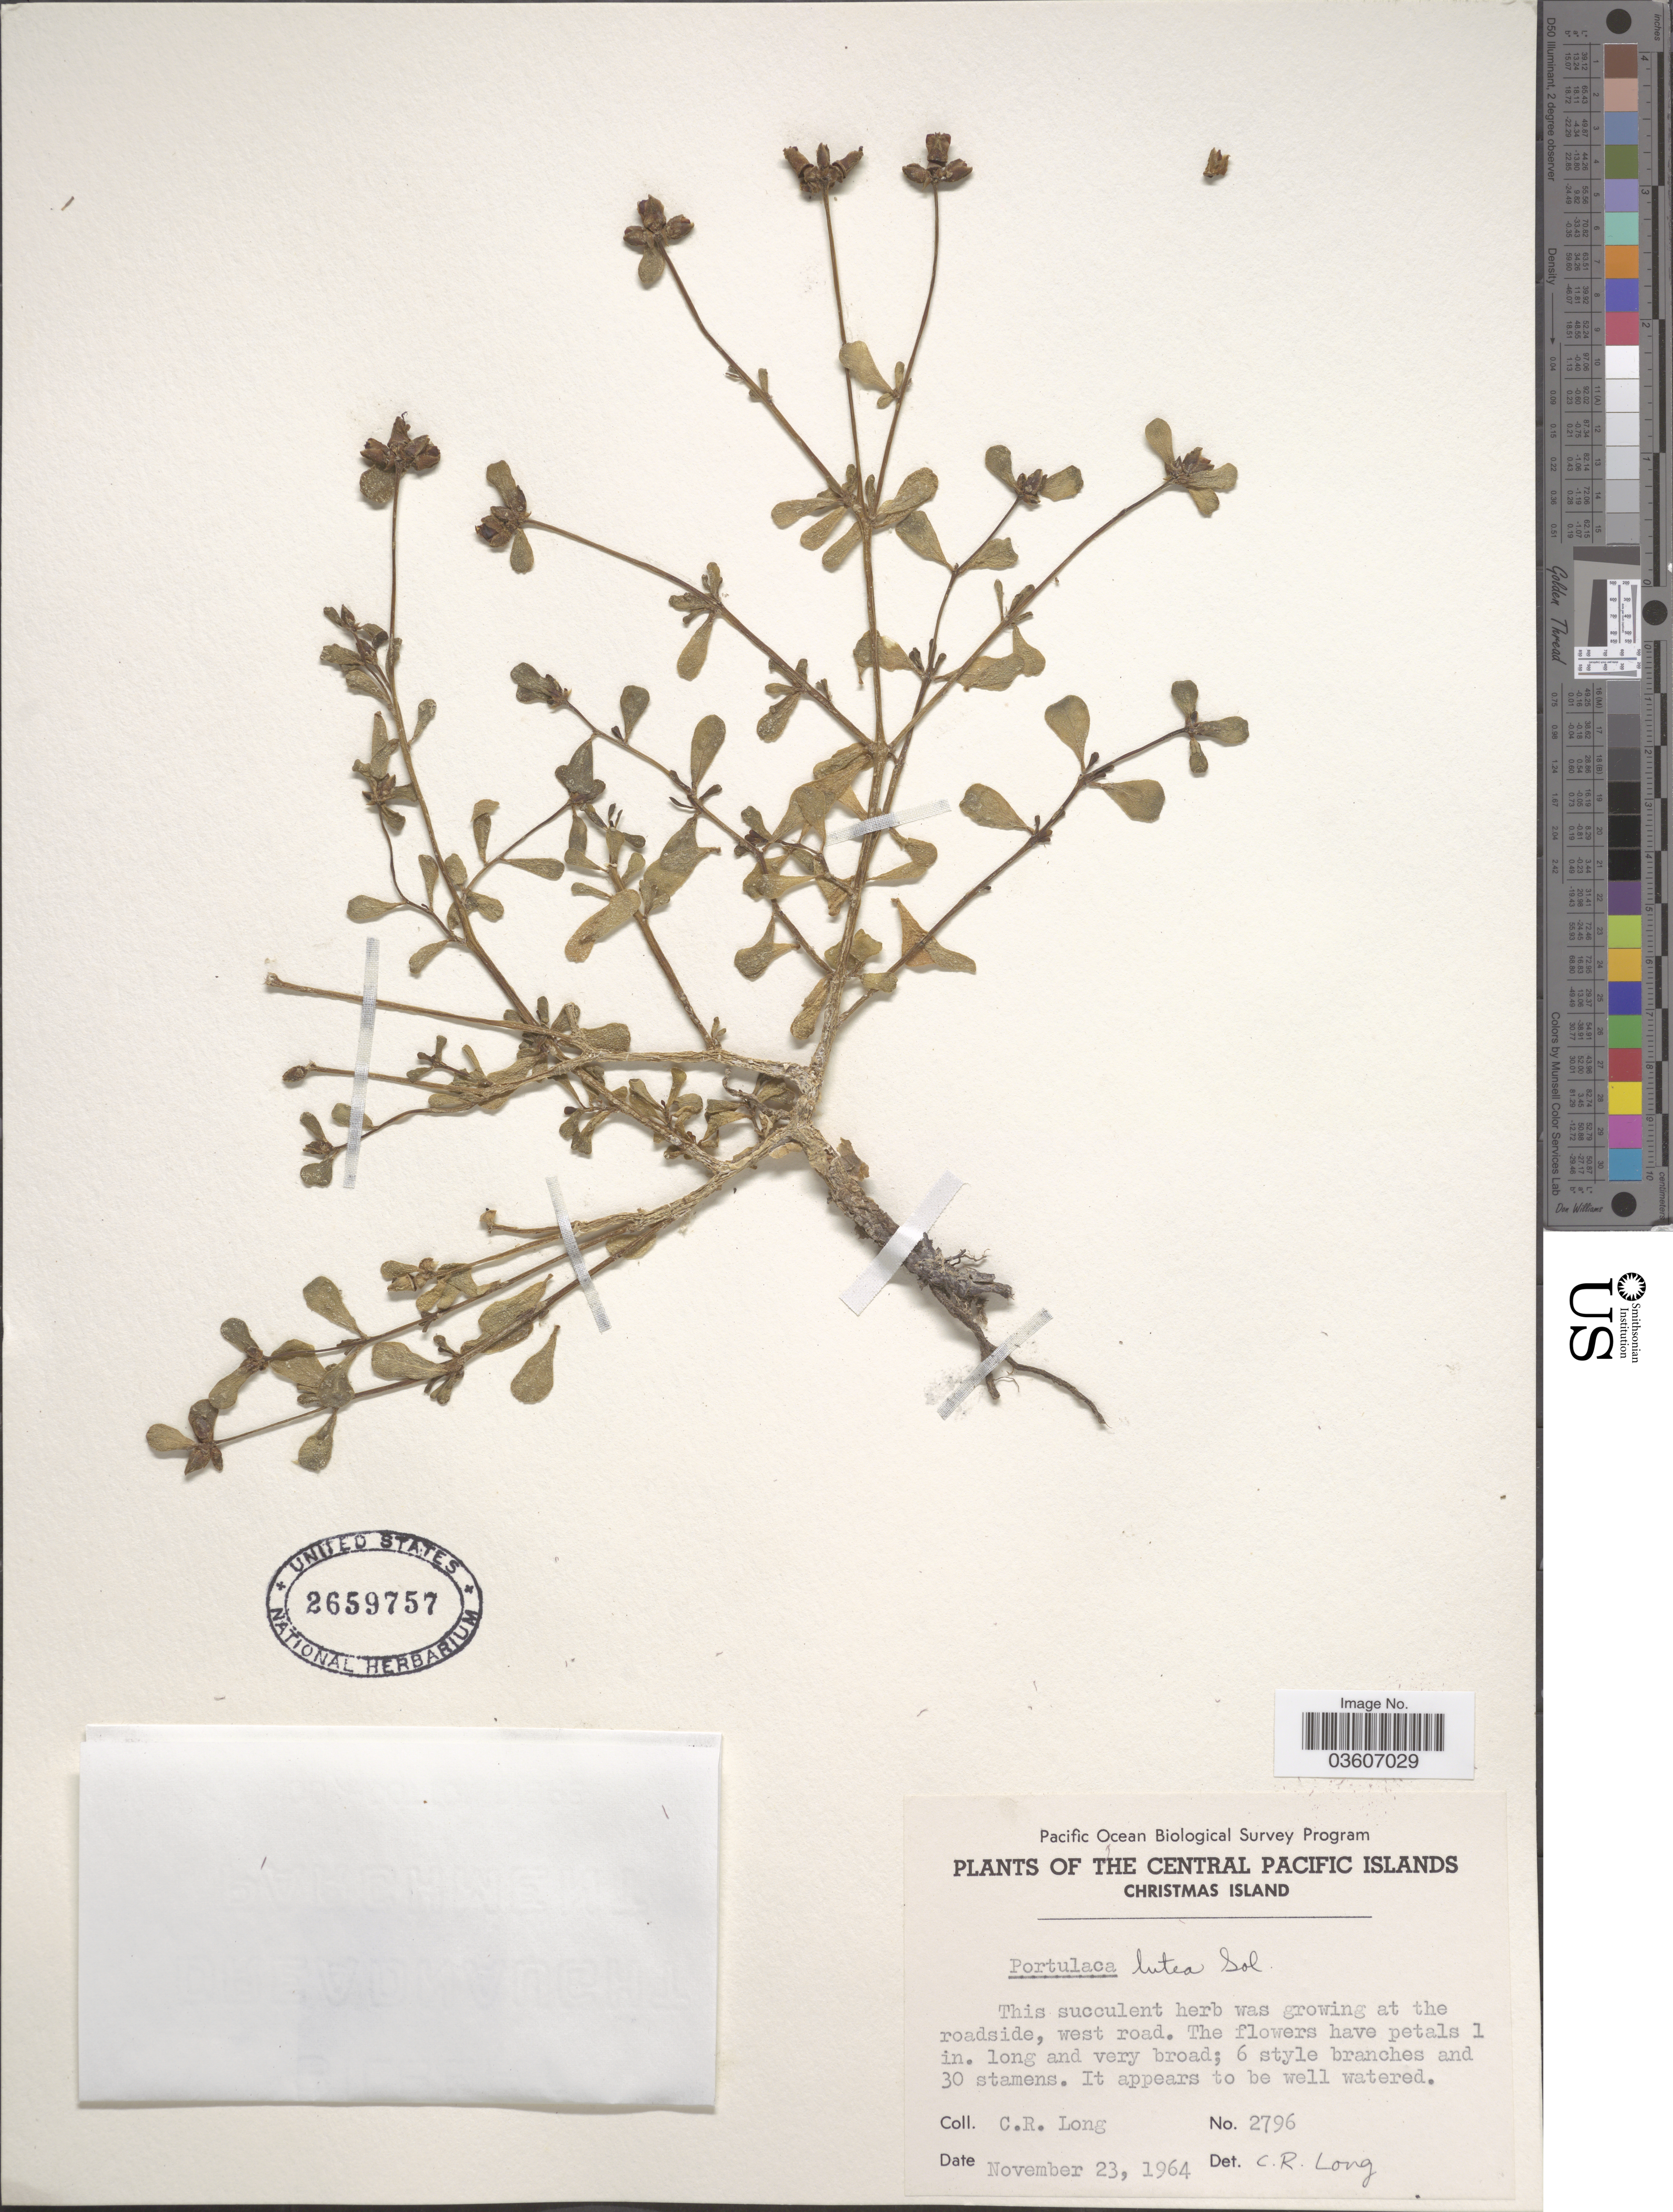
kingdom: Plantae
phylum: Tracheophyta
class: Magnoliopsida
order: Caryophyllales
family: Portulacaceae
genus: Portulaca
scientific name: Portulaca lutea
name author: Sol. ex G. Forst.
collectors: C. R. Long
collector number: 2796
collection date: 1964-11-23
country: Kiribati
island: Kiritimati [Christmas] Atoll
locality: The Central Pacific Islands. Christmas Island. Growing at the roadside, west road.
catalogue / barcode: US 2659757